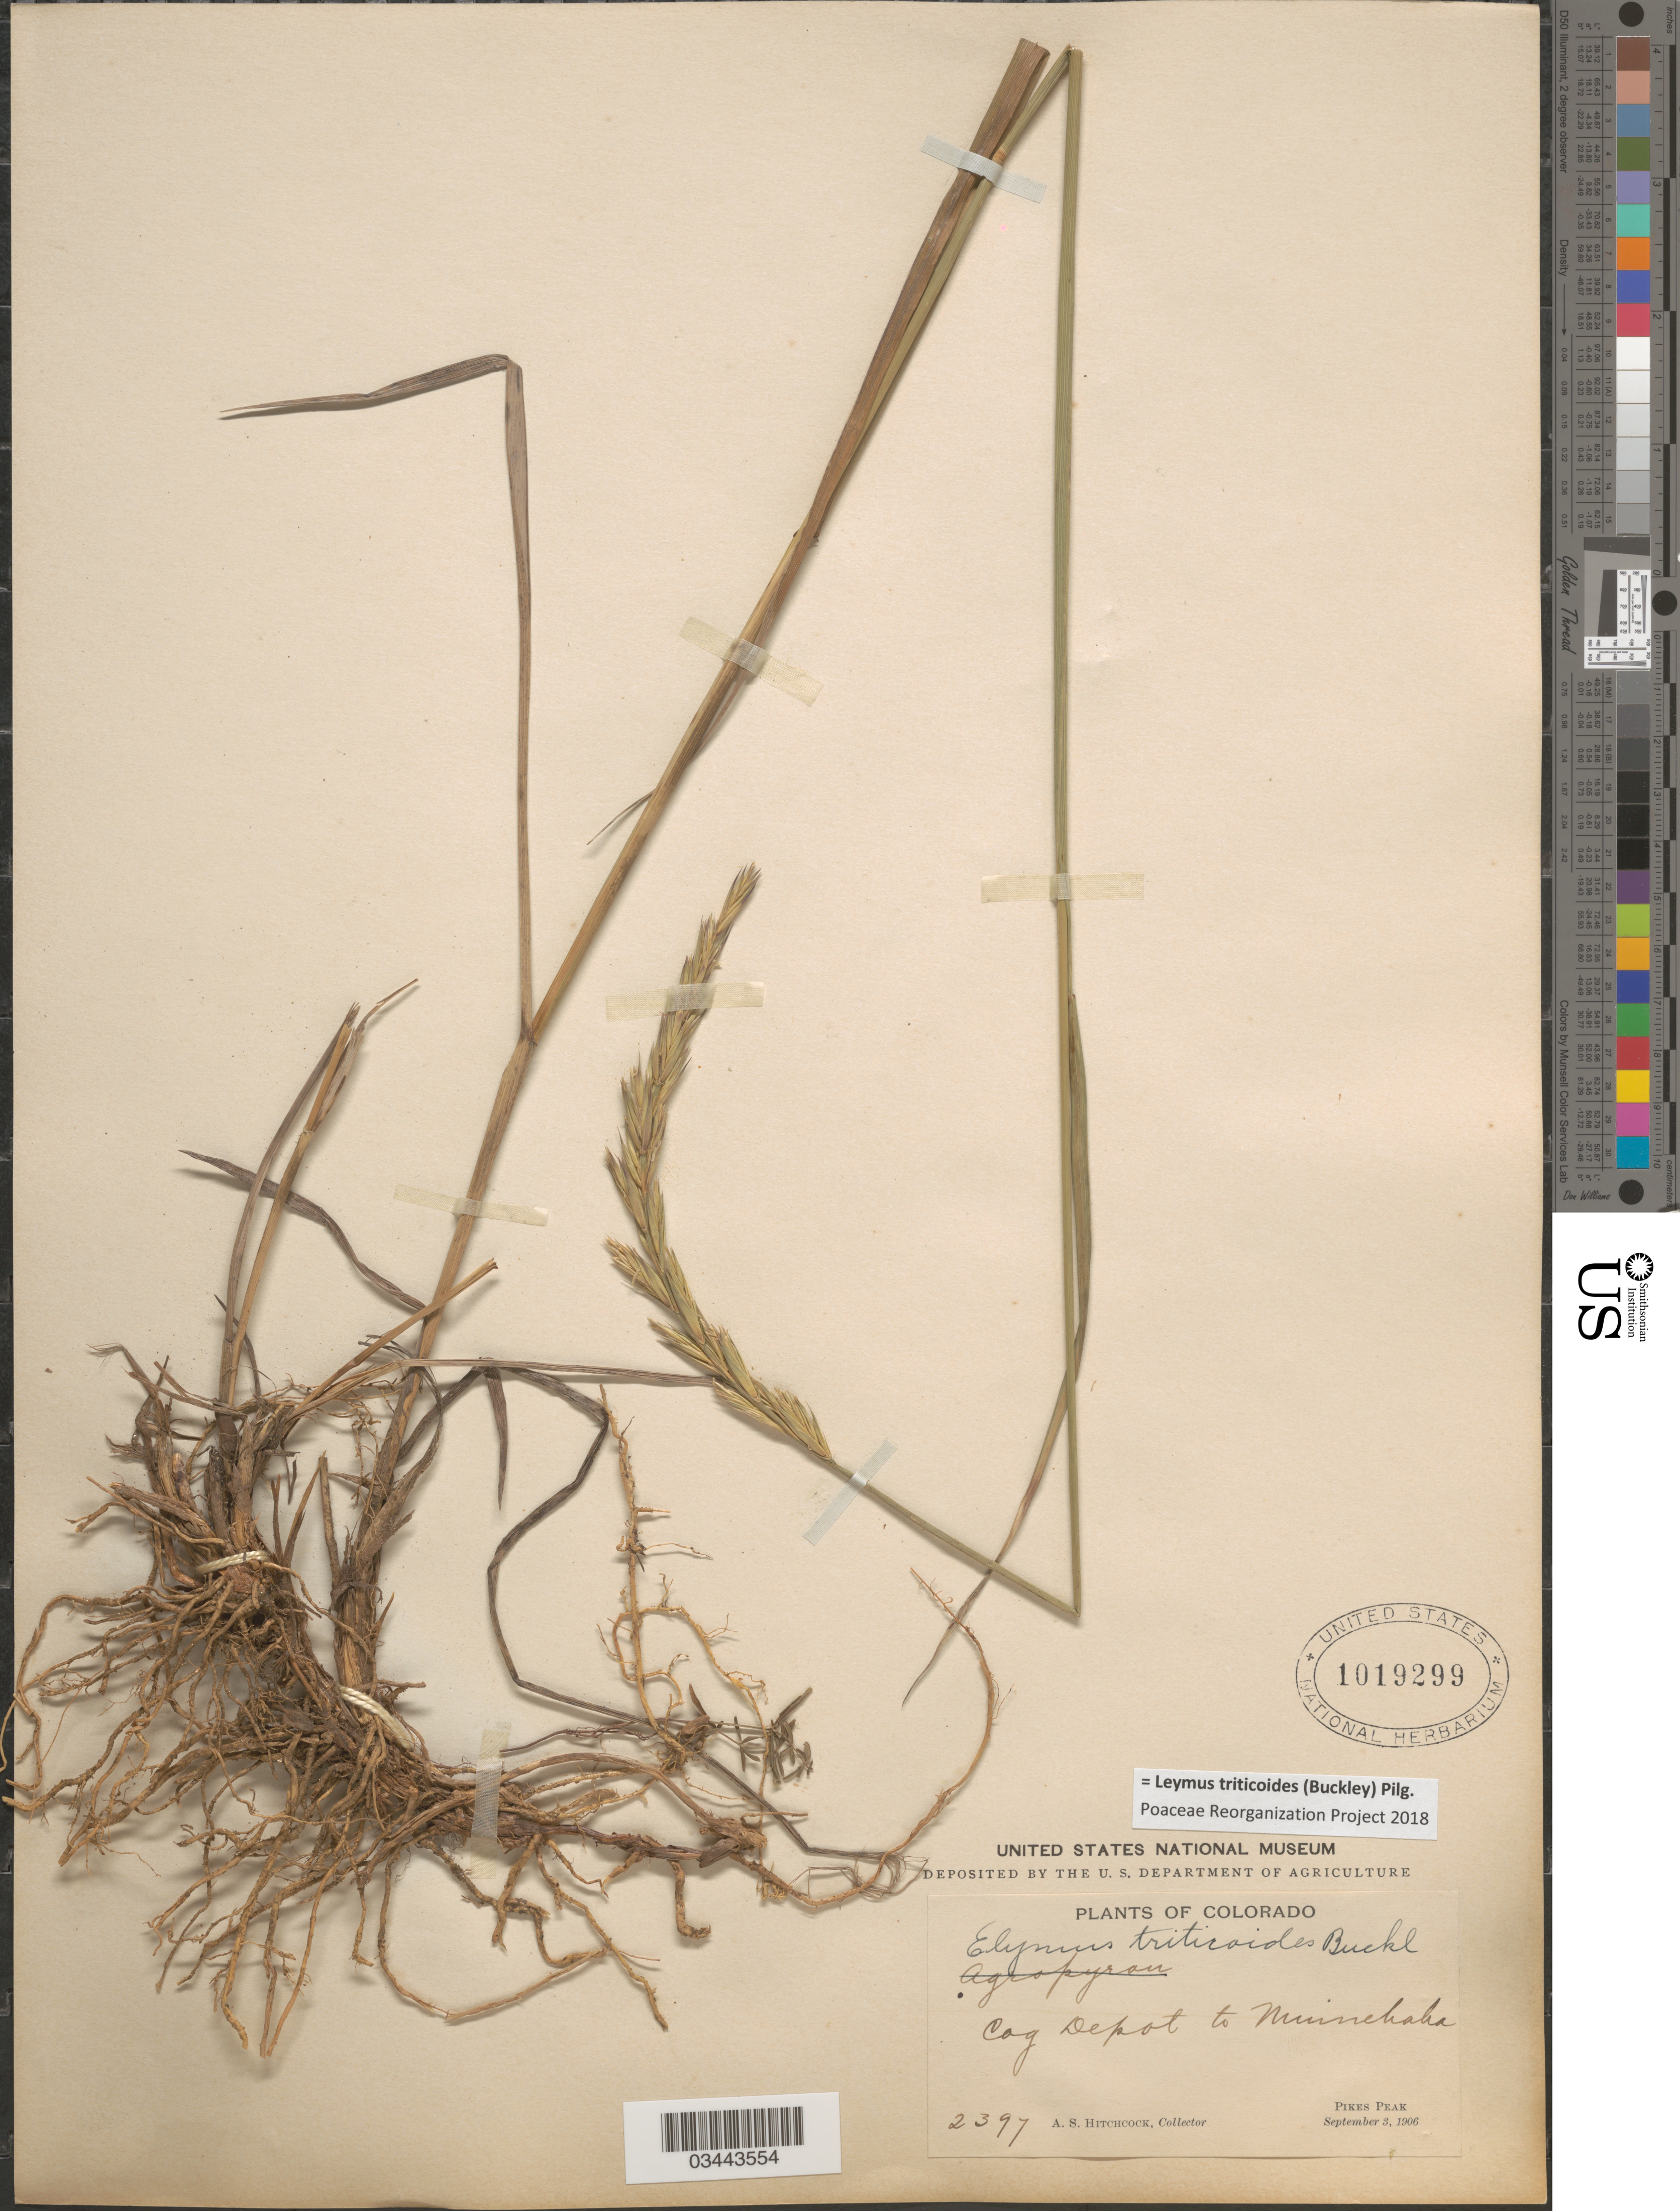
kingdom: Plantae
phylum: Tracheophyta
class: Liliopsida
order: Poales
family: Poaceae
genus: Leymus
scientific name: Leymus triticoides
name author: (Buckley) Pilg.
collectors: A. S. Hitchcock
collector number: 2397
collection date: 1906-09-03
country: United States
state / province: Colorado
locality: Cog Depot to Minnehaha. Pikes Peak.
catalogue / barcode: US 1019299